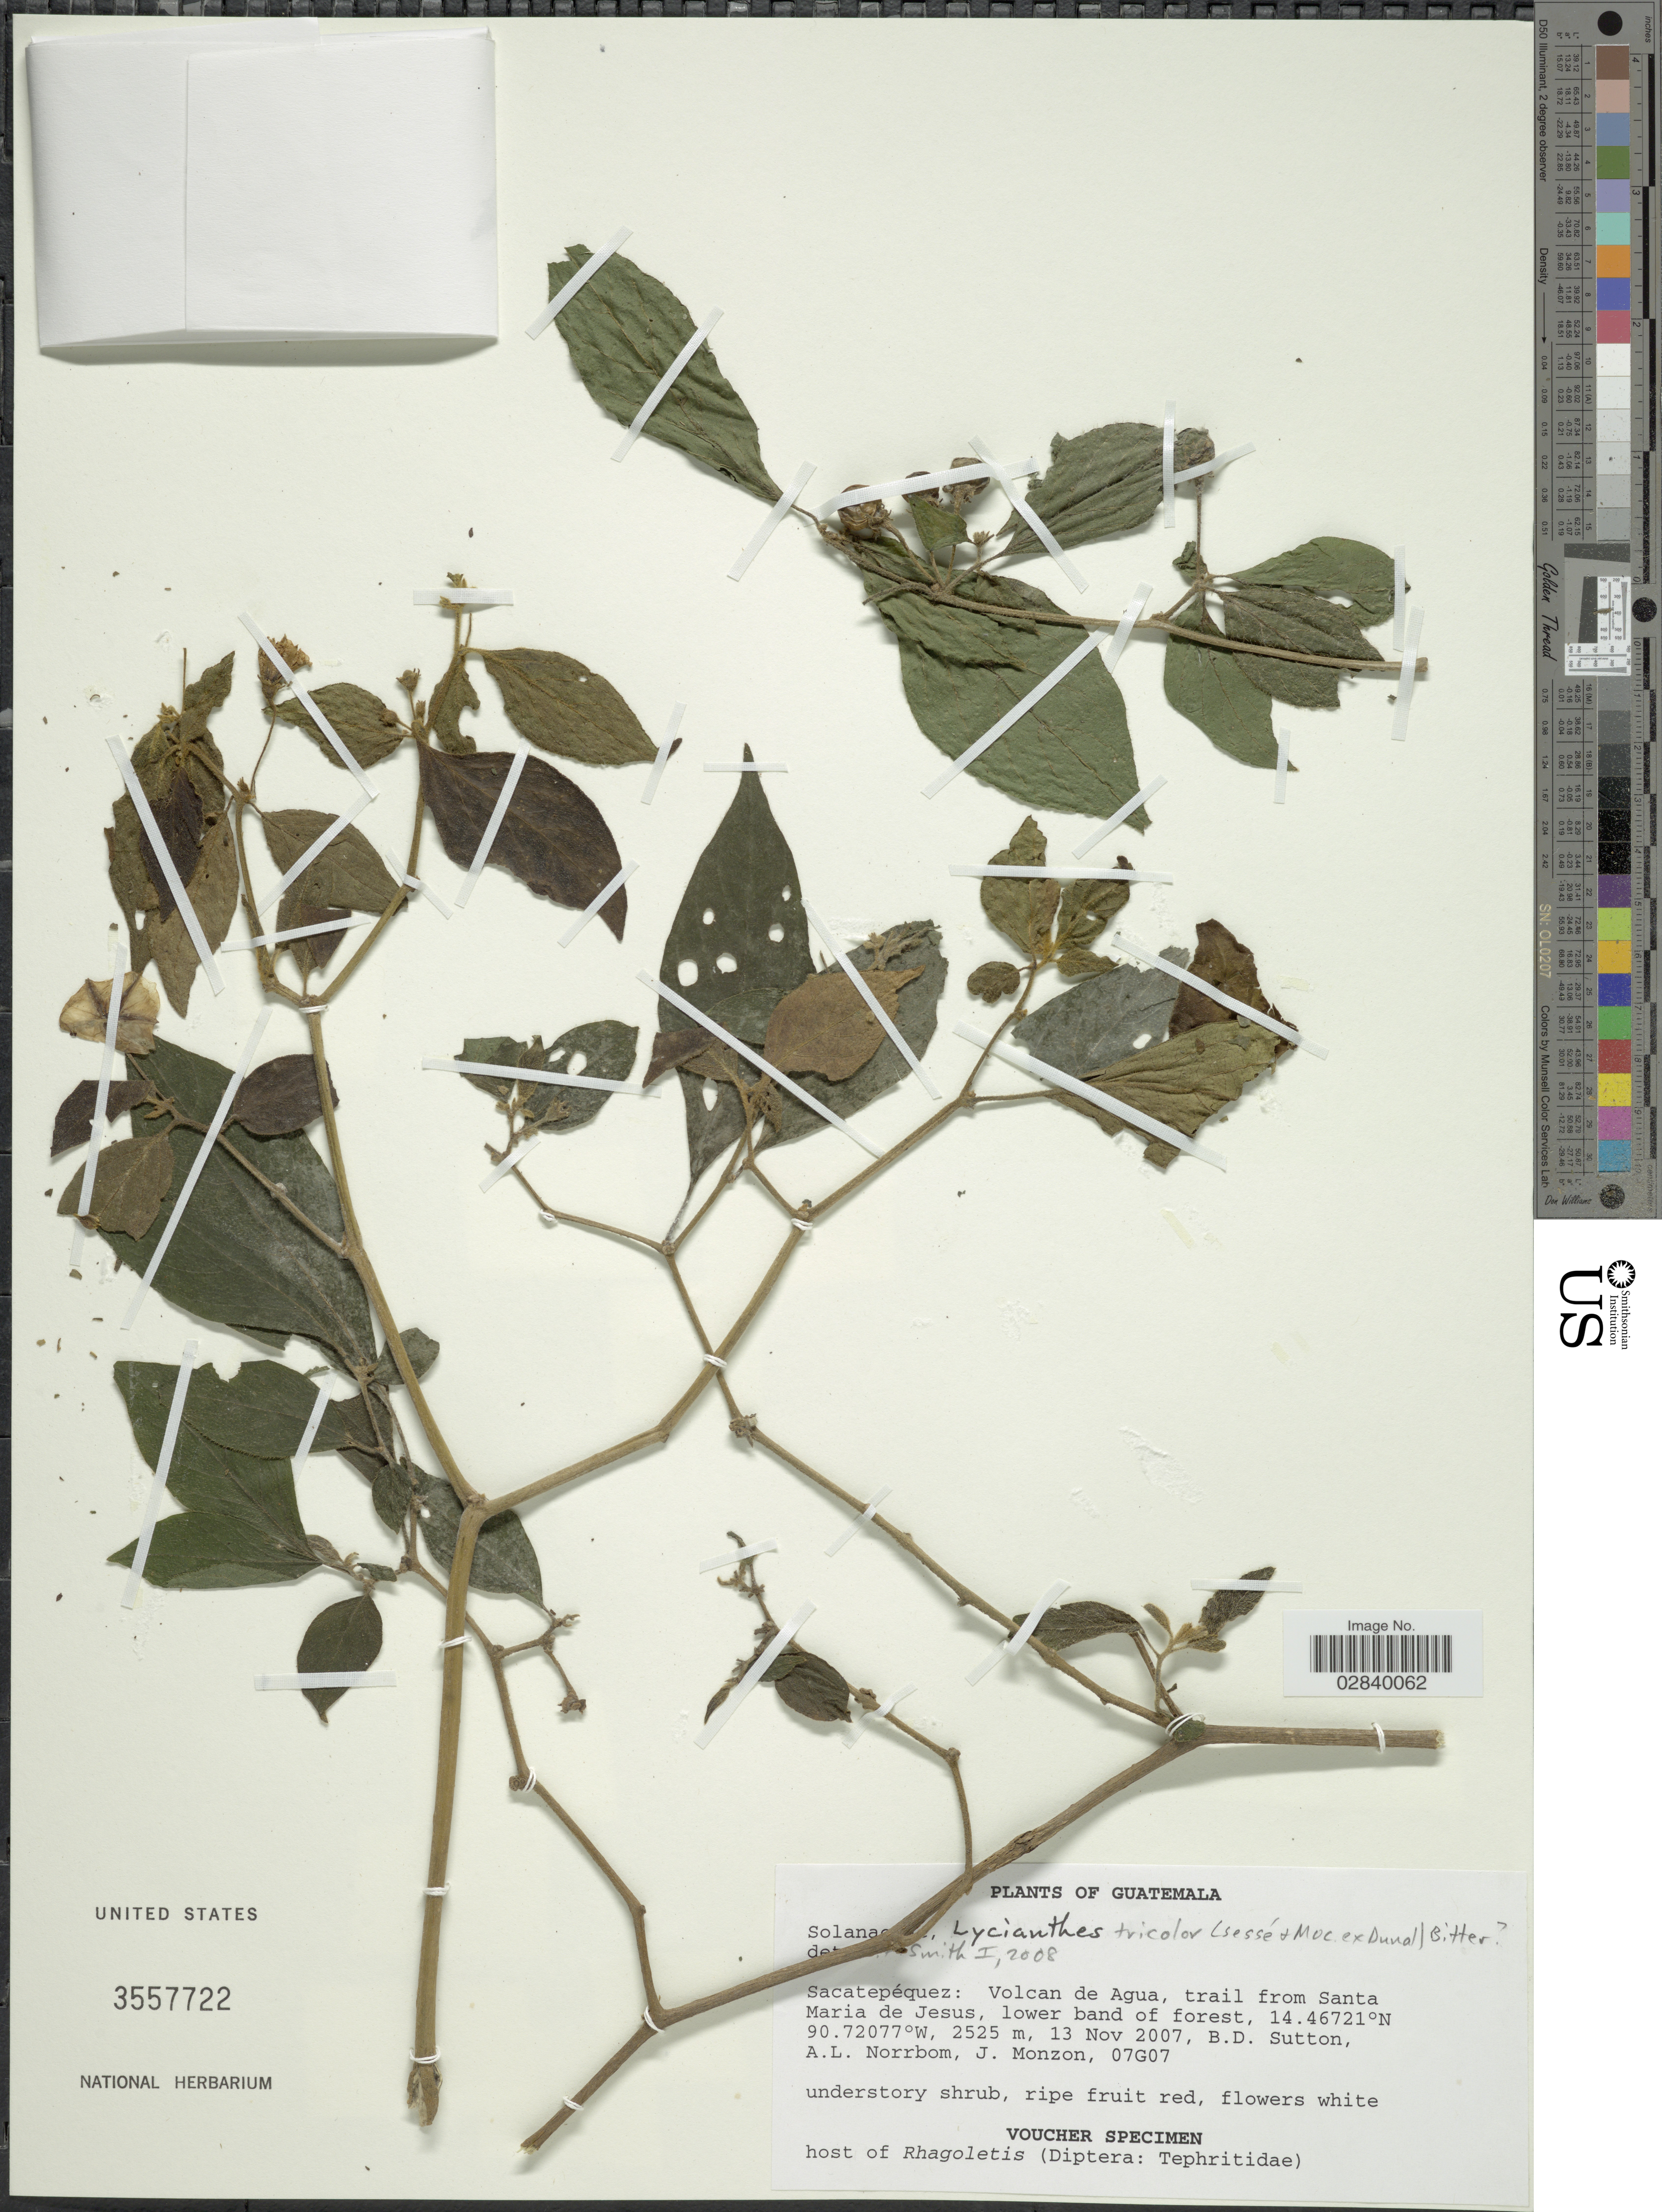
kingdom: Plantae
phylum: Tracheophyta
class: Magnoliopsida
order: Solanales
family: Solanaceae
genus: Lycianthes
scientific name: Lycianthes tricolor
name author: (Dunal) Bitter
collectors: B. Sutton, A. L. Norrbom & J. Monzon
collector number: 07G07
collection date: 2007-11-13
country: Guatemala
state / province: Sacatepéquez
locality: Volcan de Agua, trail from Santa Maria de Jesus.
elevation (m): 2525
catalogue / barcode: US 3557722